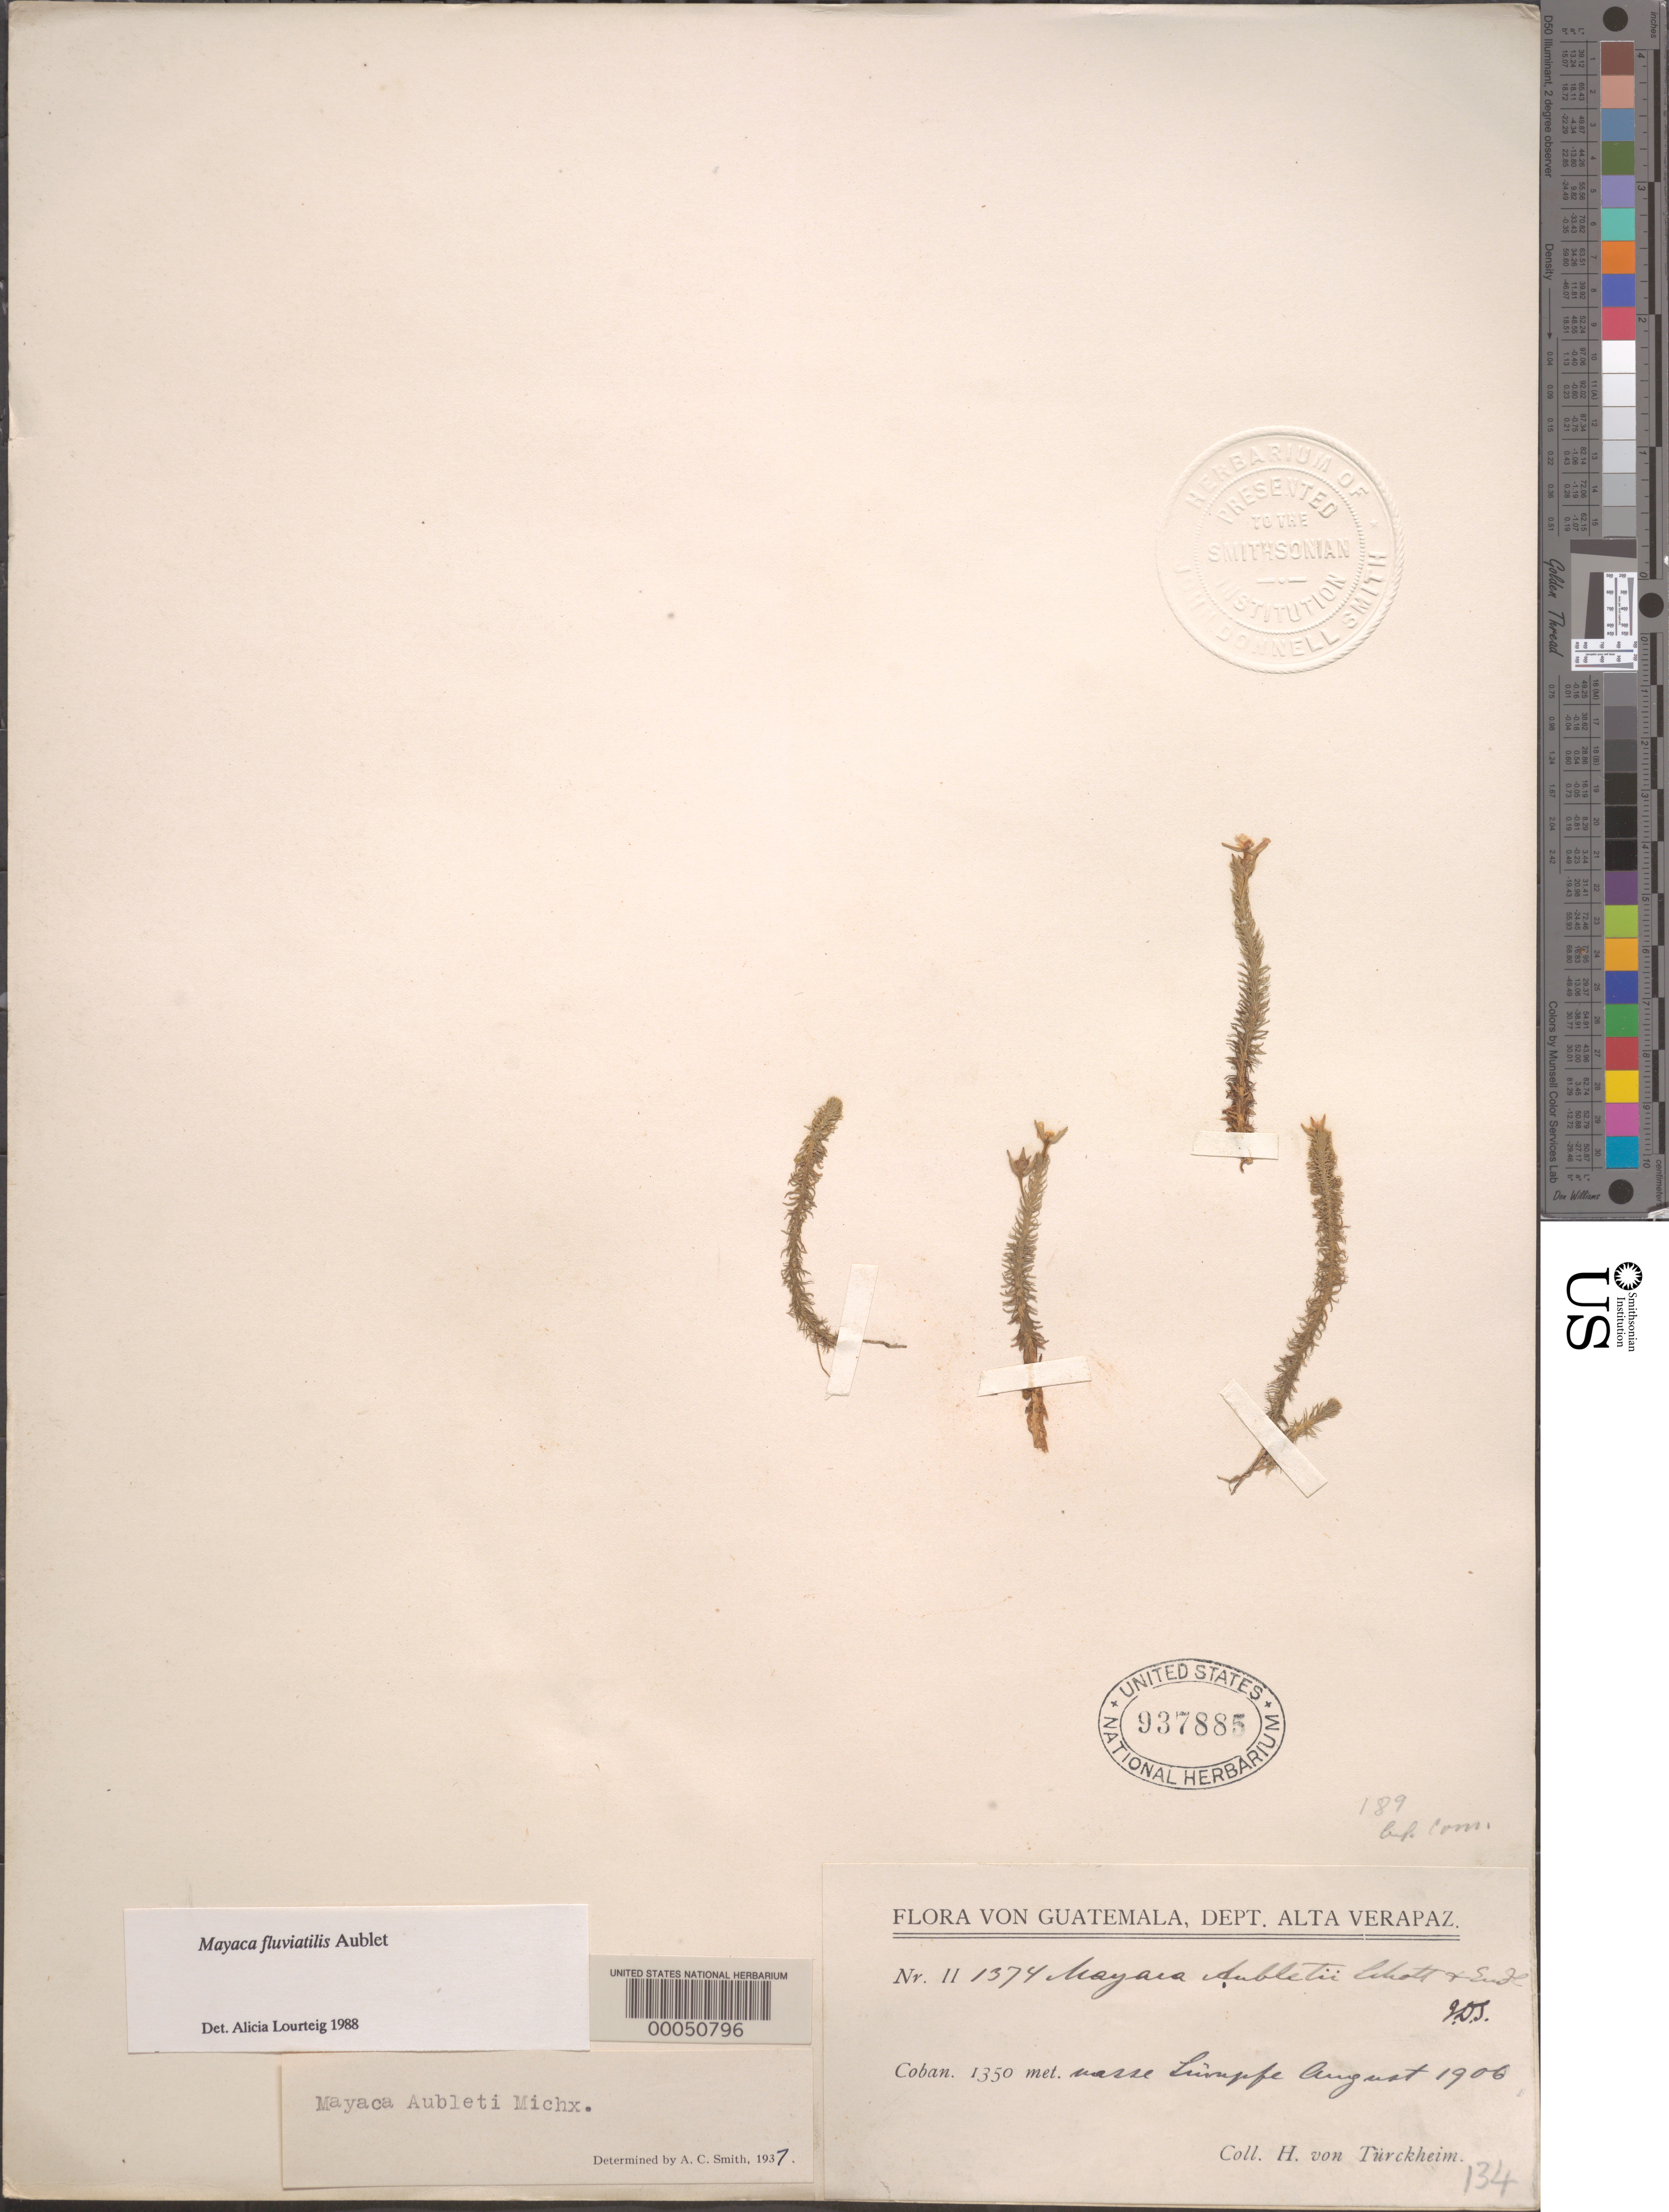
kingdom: Plantae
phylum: Tracheophyta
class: Liliopsida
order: Poales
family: Mayacaceae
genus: Mayaca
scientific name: Mayaca fluviatilis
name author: Aubl.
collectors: H. von Türckheim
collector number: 1350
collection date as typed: Aug 1906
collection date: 1906-08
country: Guatemala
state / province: Alta Verapaz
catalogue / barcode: US 937885